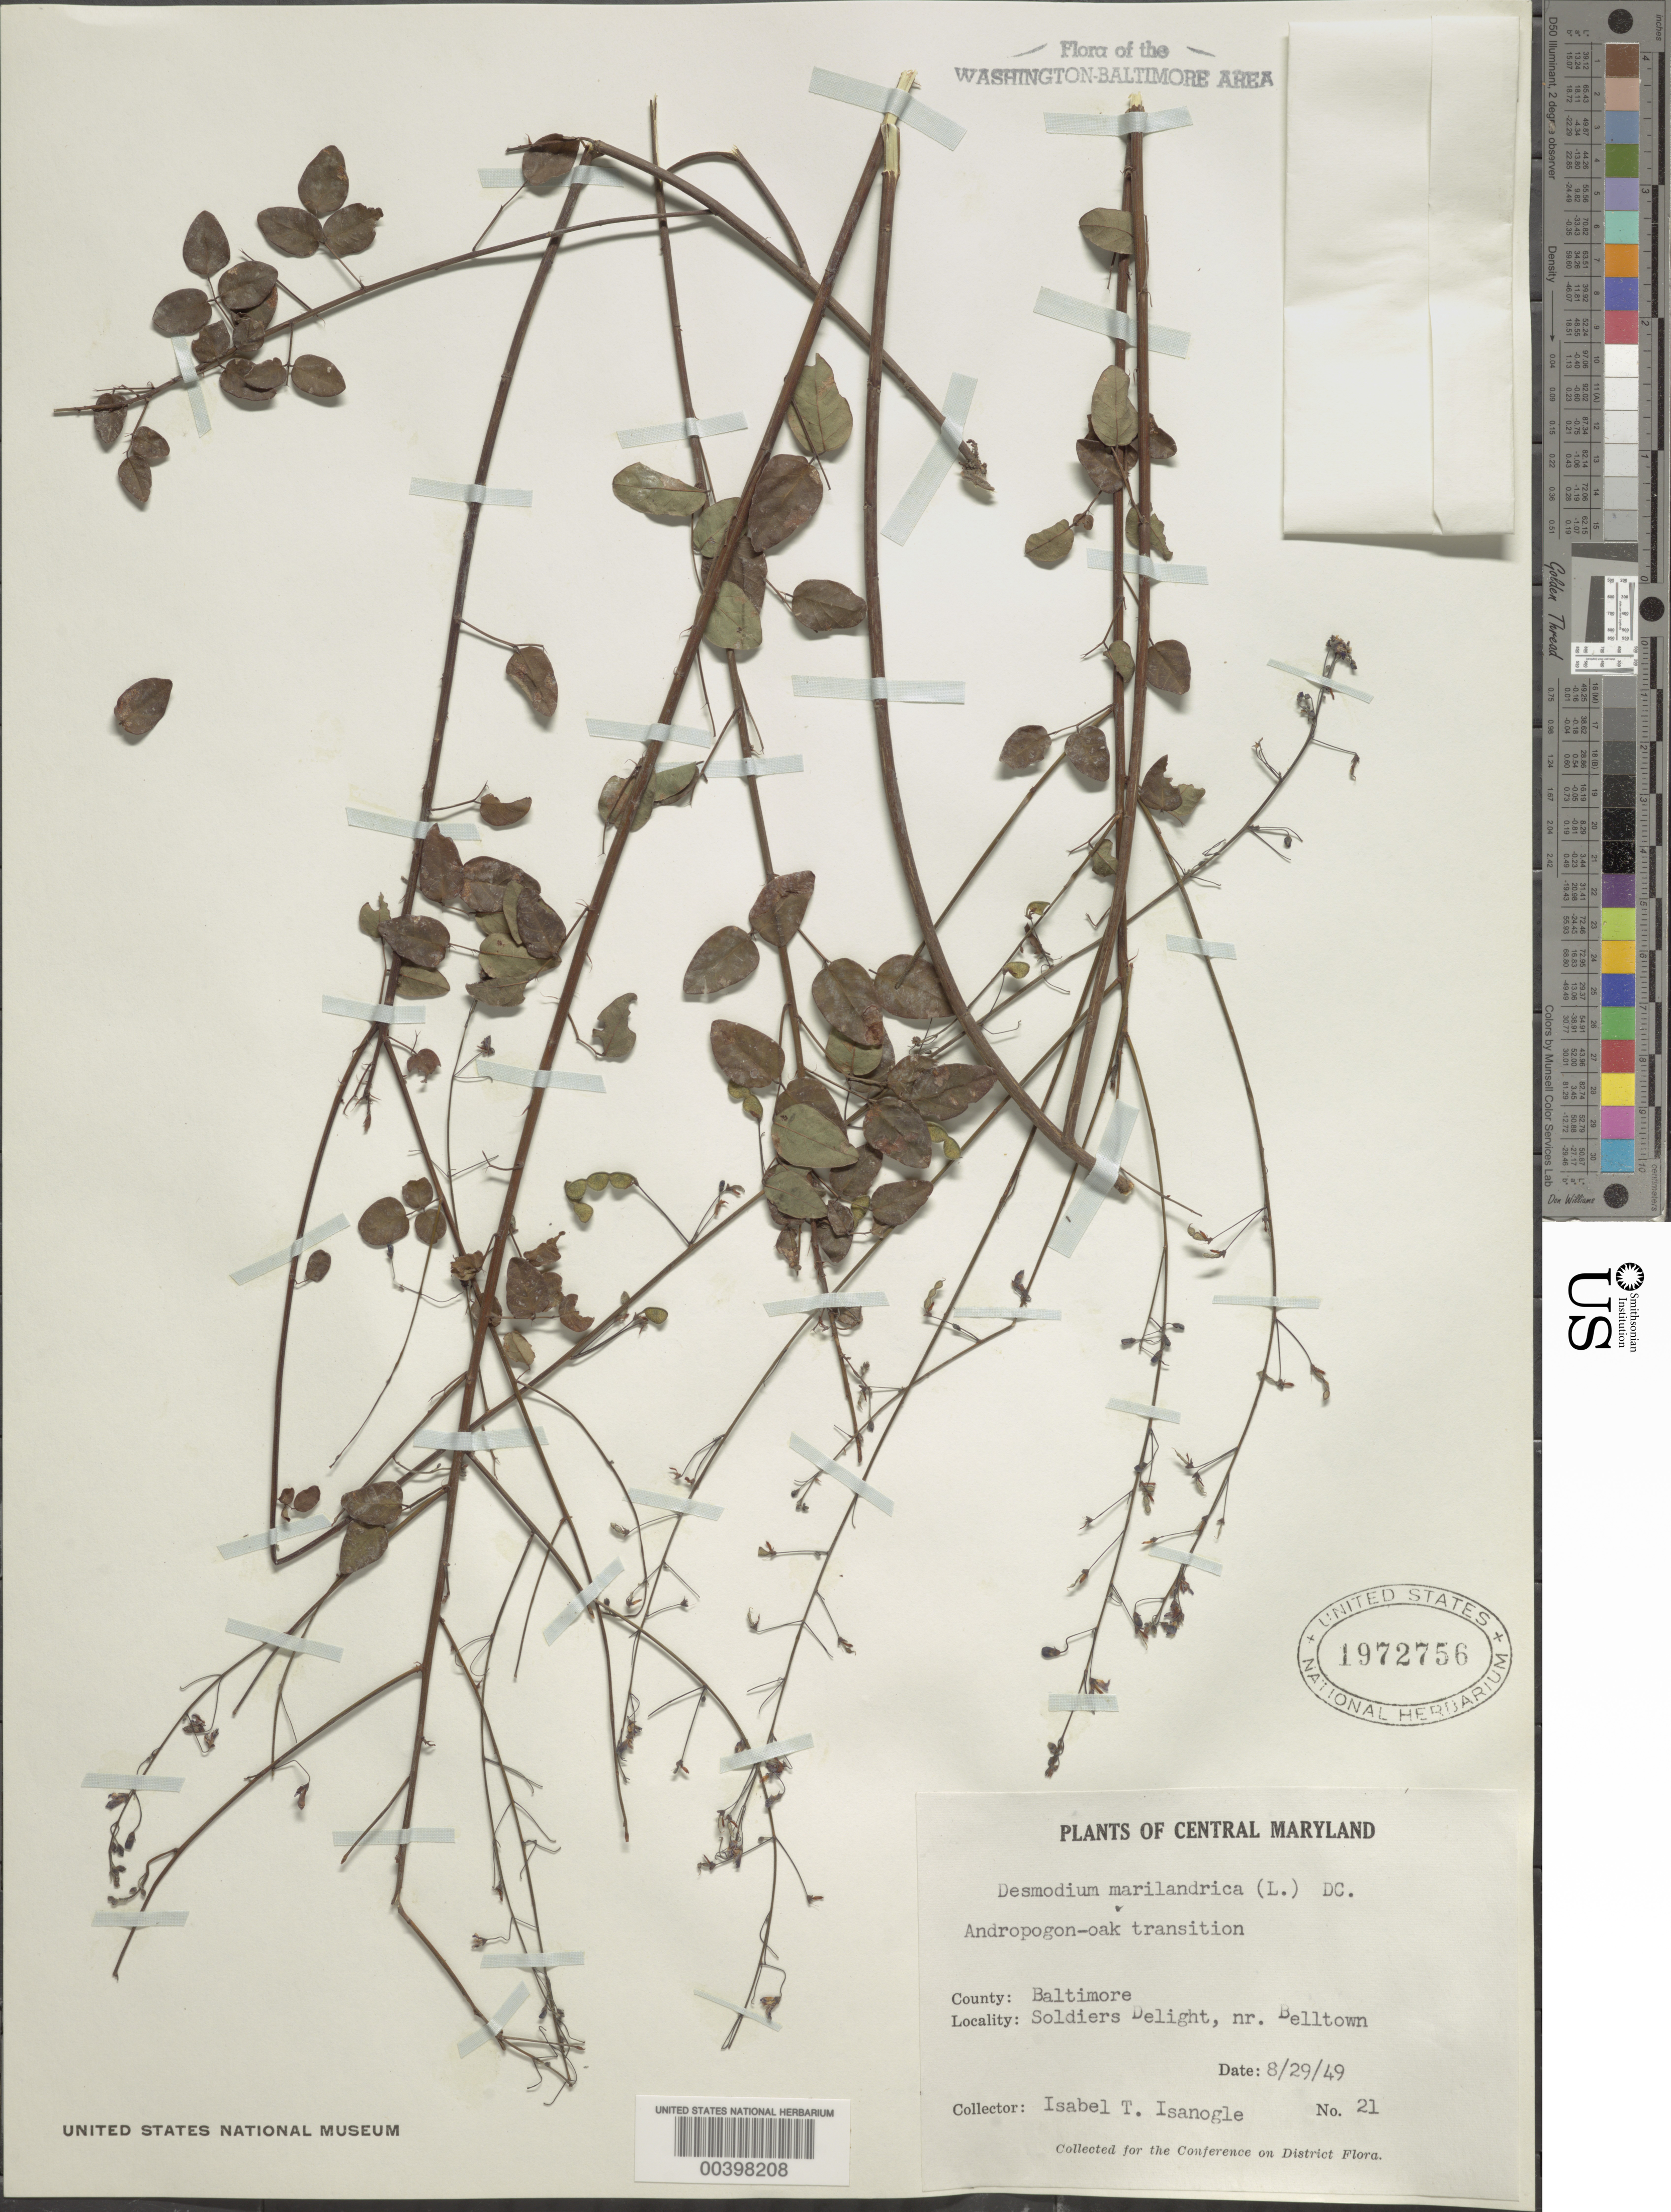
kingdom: Plantae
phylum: Tracheophyta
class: Magnoliopsida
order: Fabales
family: Fabaceae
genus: Desmodium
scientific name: Desmodium marilandicum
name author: Darl.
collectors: I. Isanogle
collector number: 21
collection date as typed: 29 Aug 1949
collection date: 1949-08-29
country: United States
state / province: Maryland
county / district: Baltimore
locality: Soldiers Delight near Belltown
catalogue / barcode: US 1972756